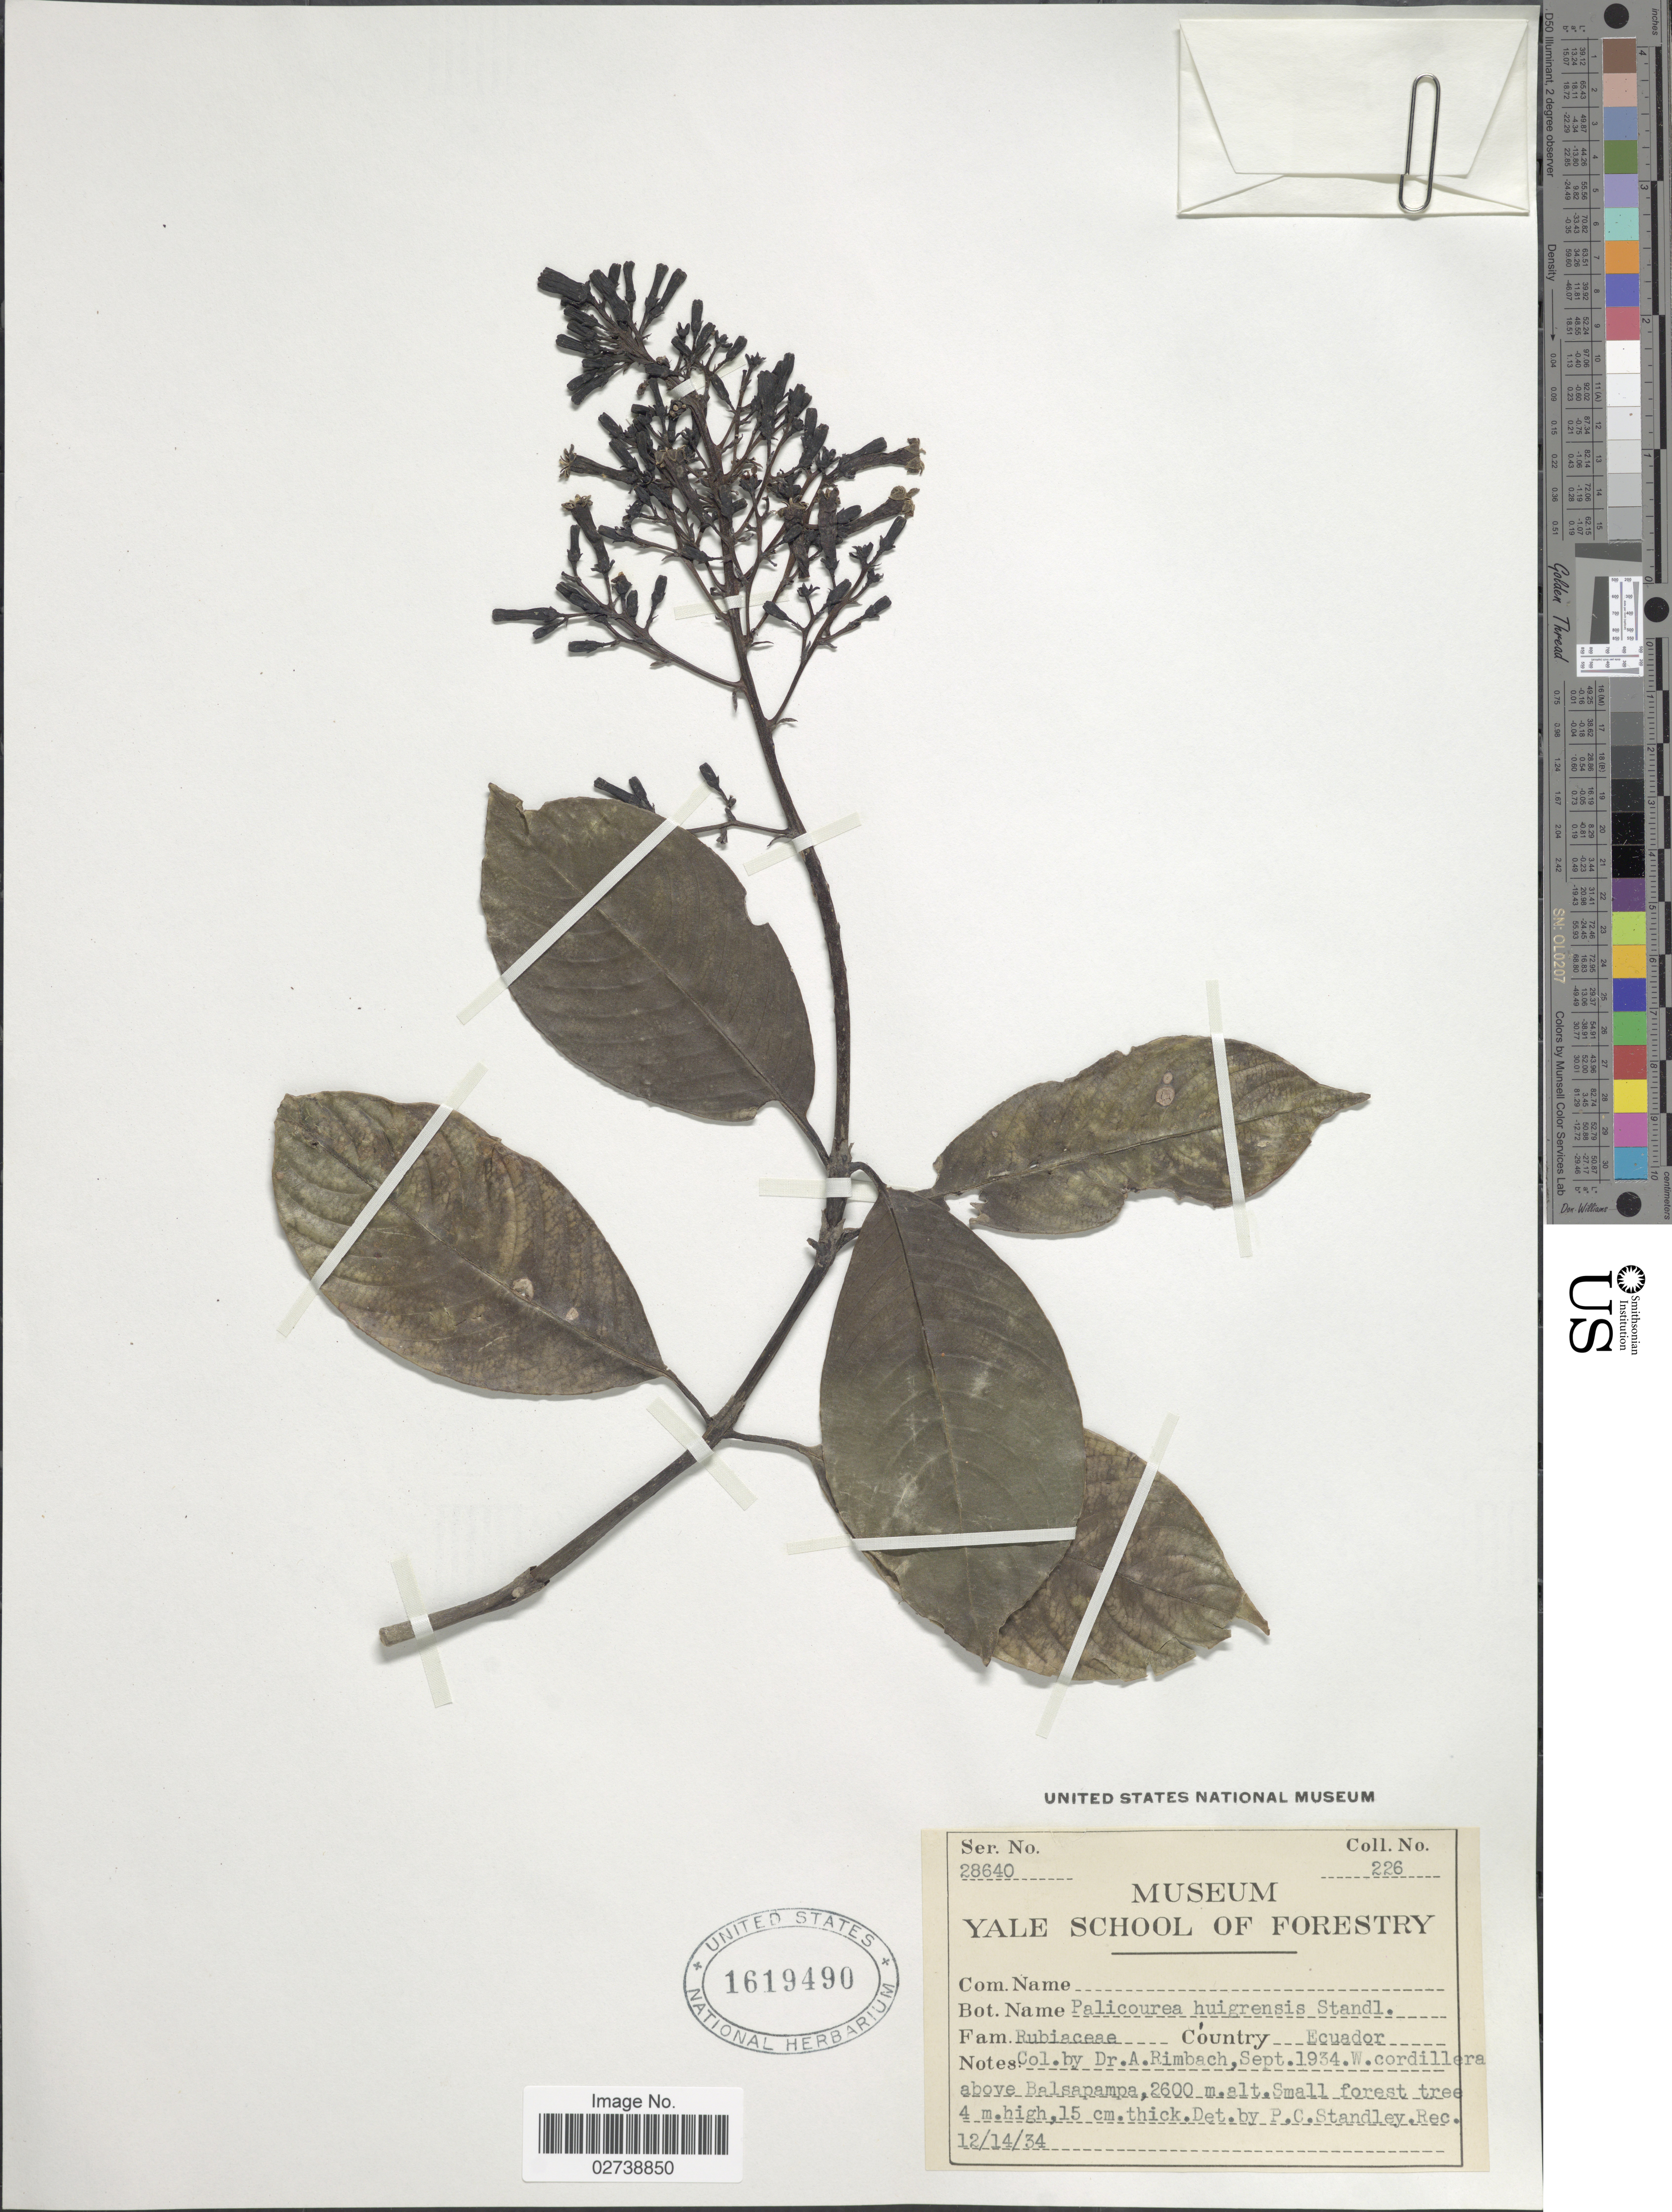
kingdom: Plantae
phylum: Tracheophyta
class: Magnoliopsida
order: Gentianales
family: Rubiaceae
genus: Palicourea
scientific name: Palicourea amethystina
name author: (Ruiz & Pav.) DC.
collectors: A. Rimbach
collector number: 226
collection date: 1934-09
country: Ecuador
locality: W. cordillera above Balsapampa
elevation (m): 2600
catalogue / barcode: US 1619490